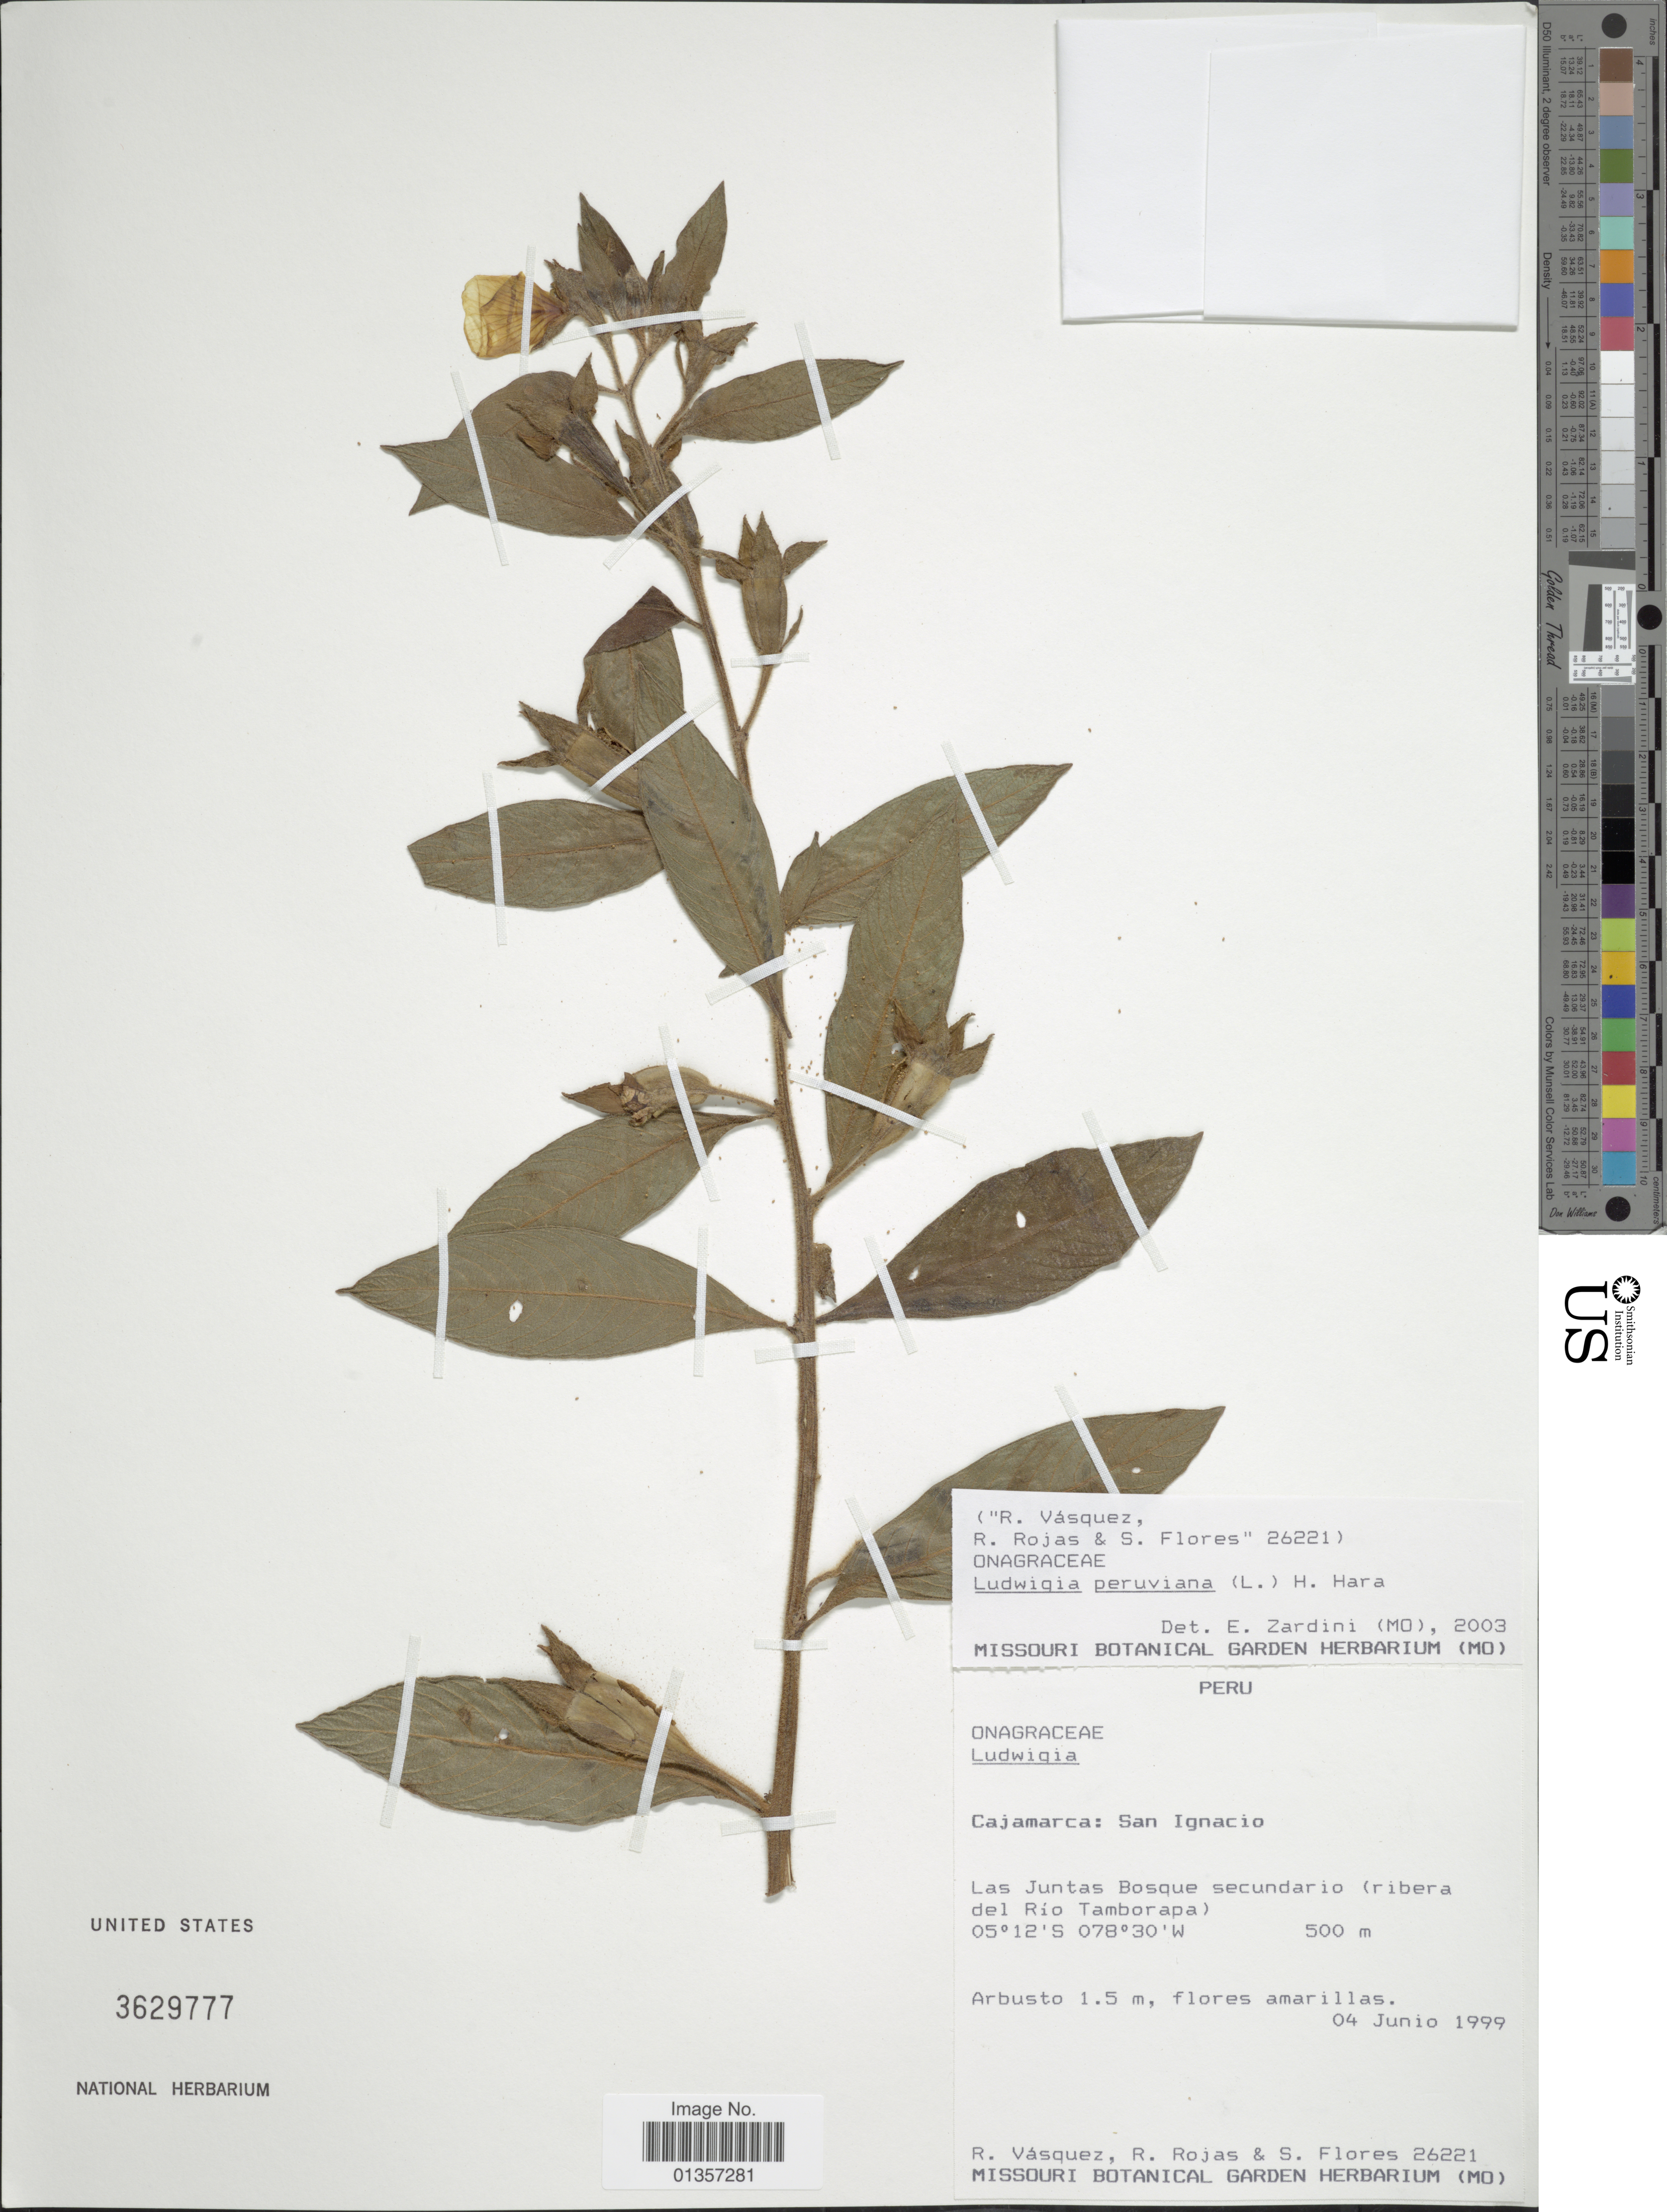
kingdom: Plantae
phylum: Tracheophyta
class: Magnoliopsida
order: Myrtales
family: Onagraceae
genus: Ludwigia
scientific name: Ludwigia peruviana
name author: (L.) H. Hara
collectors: R. Vásquez, R. Rojas & M. Flores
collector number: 26221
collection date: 1999-06-04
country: Peru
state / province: Cajamarca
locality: San Ignacio. Las Juntas Bosque secundario (riberia del Rio Tamborapa)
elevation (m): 500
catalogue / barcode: US 3629777